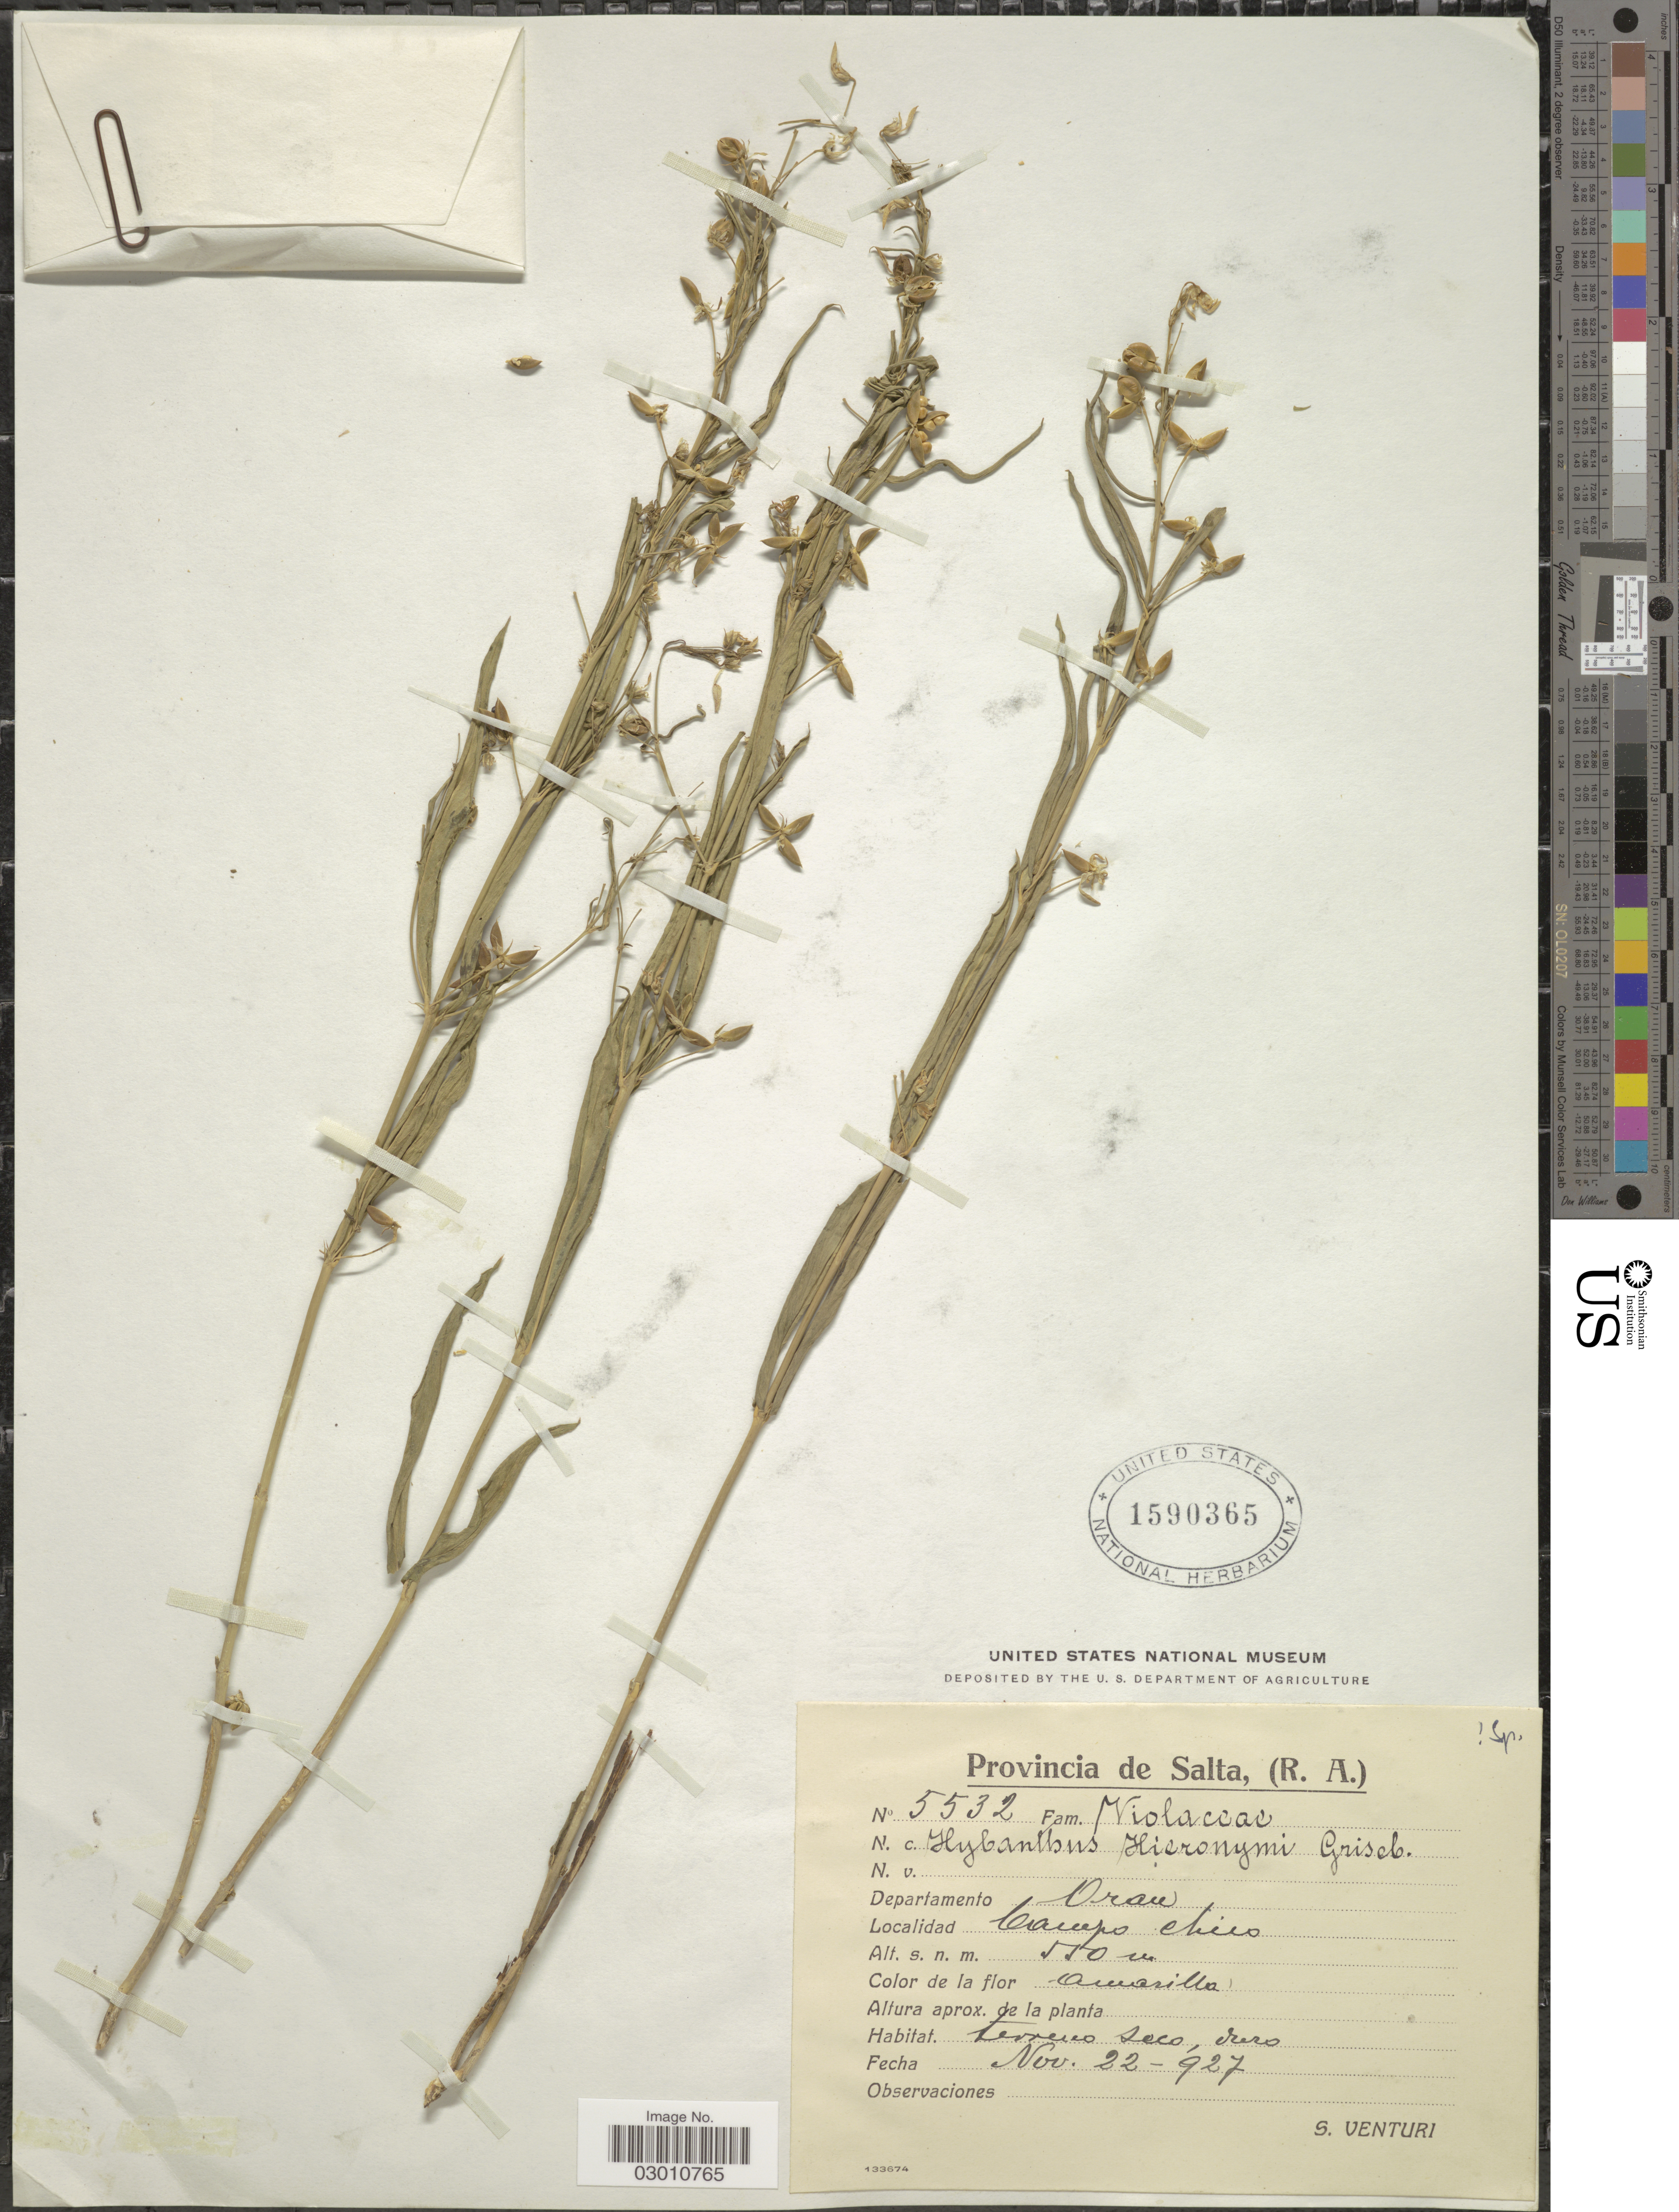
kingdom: Plantae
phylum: Tracheophyta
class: Magnoliopsida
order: Malpighiales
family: Violaceae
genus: Pombalia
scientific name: Pombalia oppositifolia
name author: (L.) Paula-Souza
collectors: S. Venturi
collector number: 5532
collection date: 1927-11-22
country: Argentina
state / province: Salta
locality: Departamento Oran. Campo Chico.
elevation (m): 550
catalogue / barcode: US 1590365